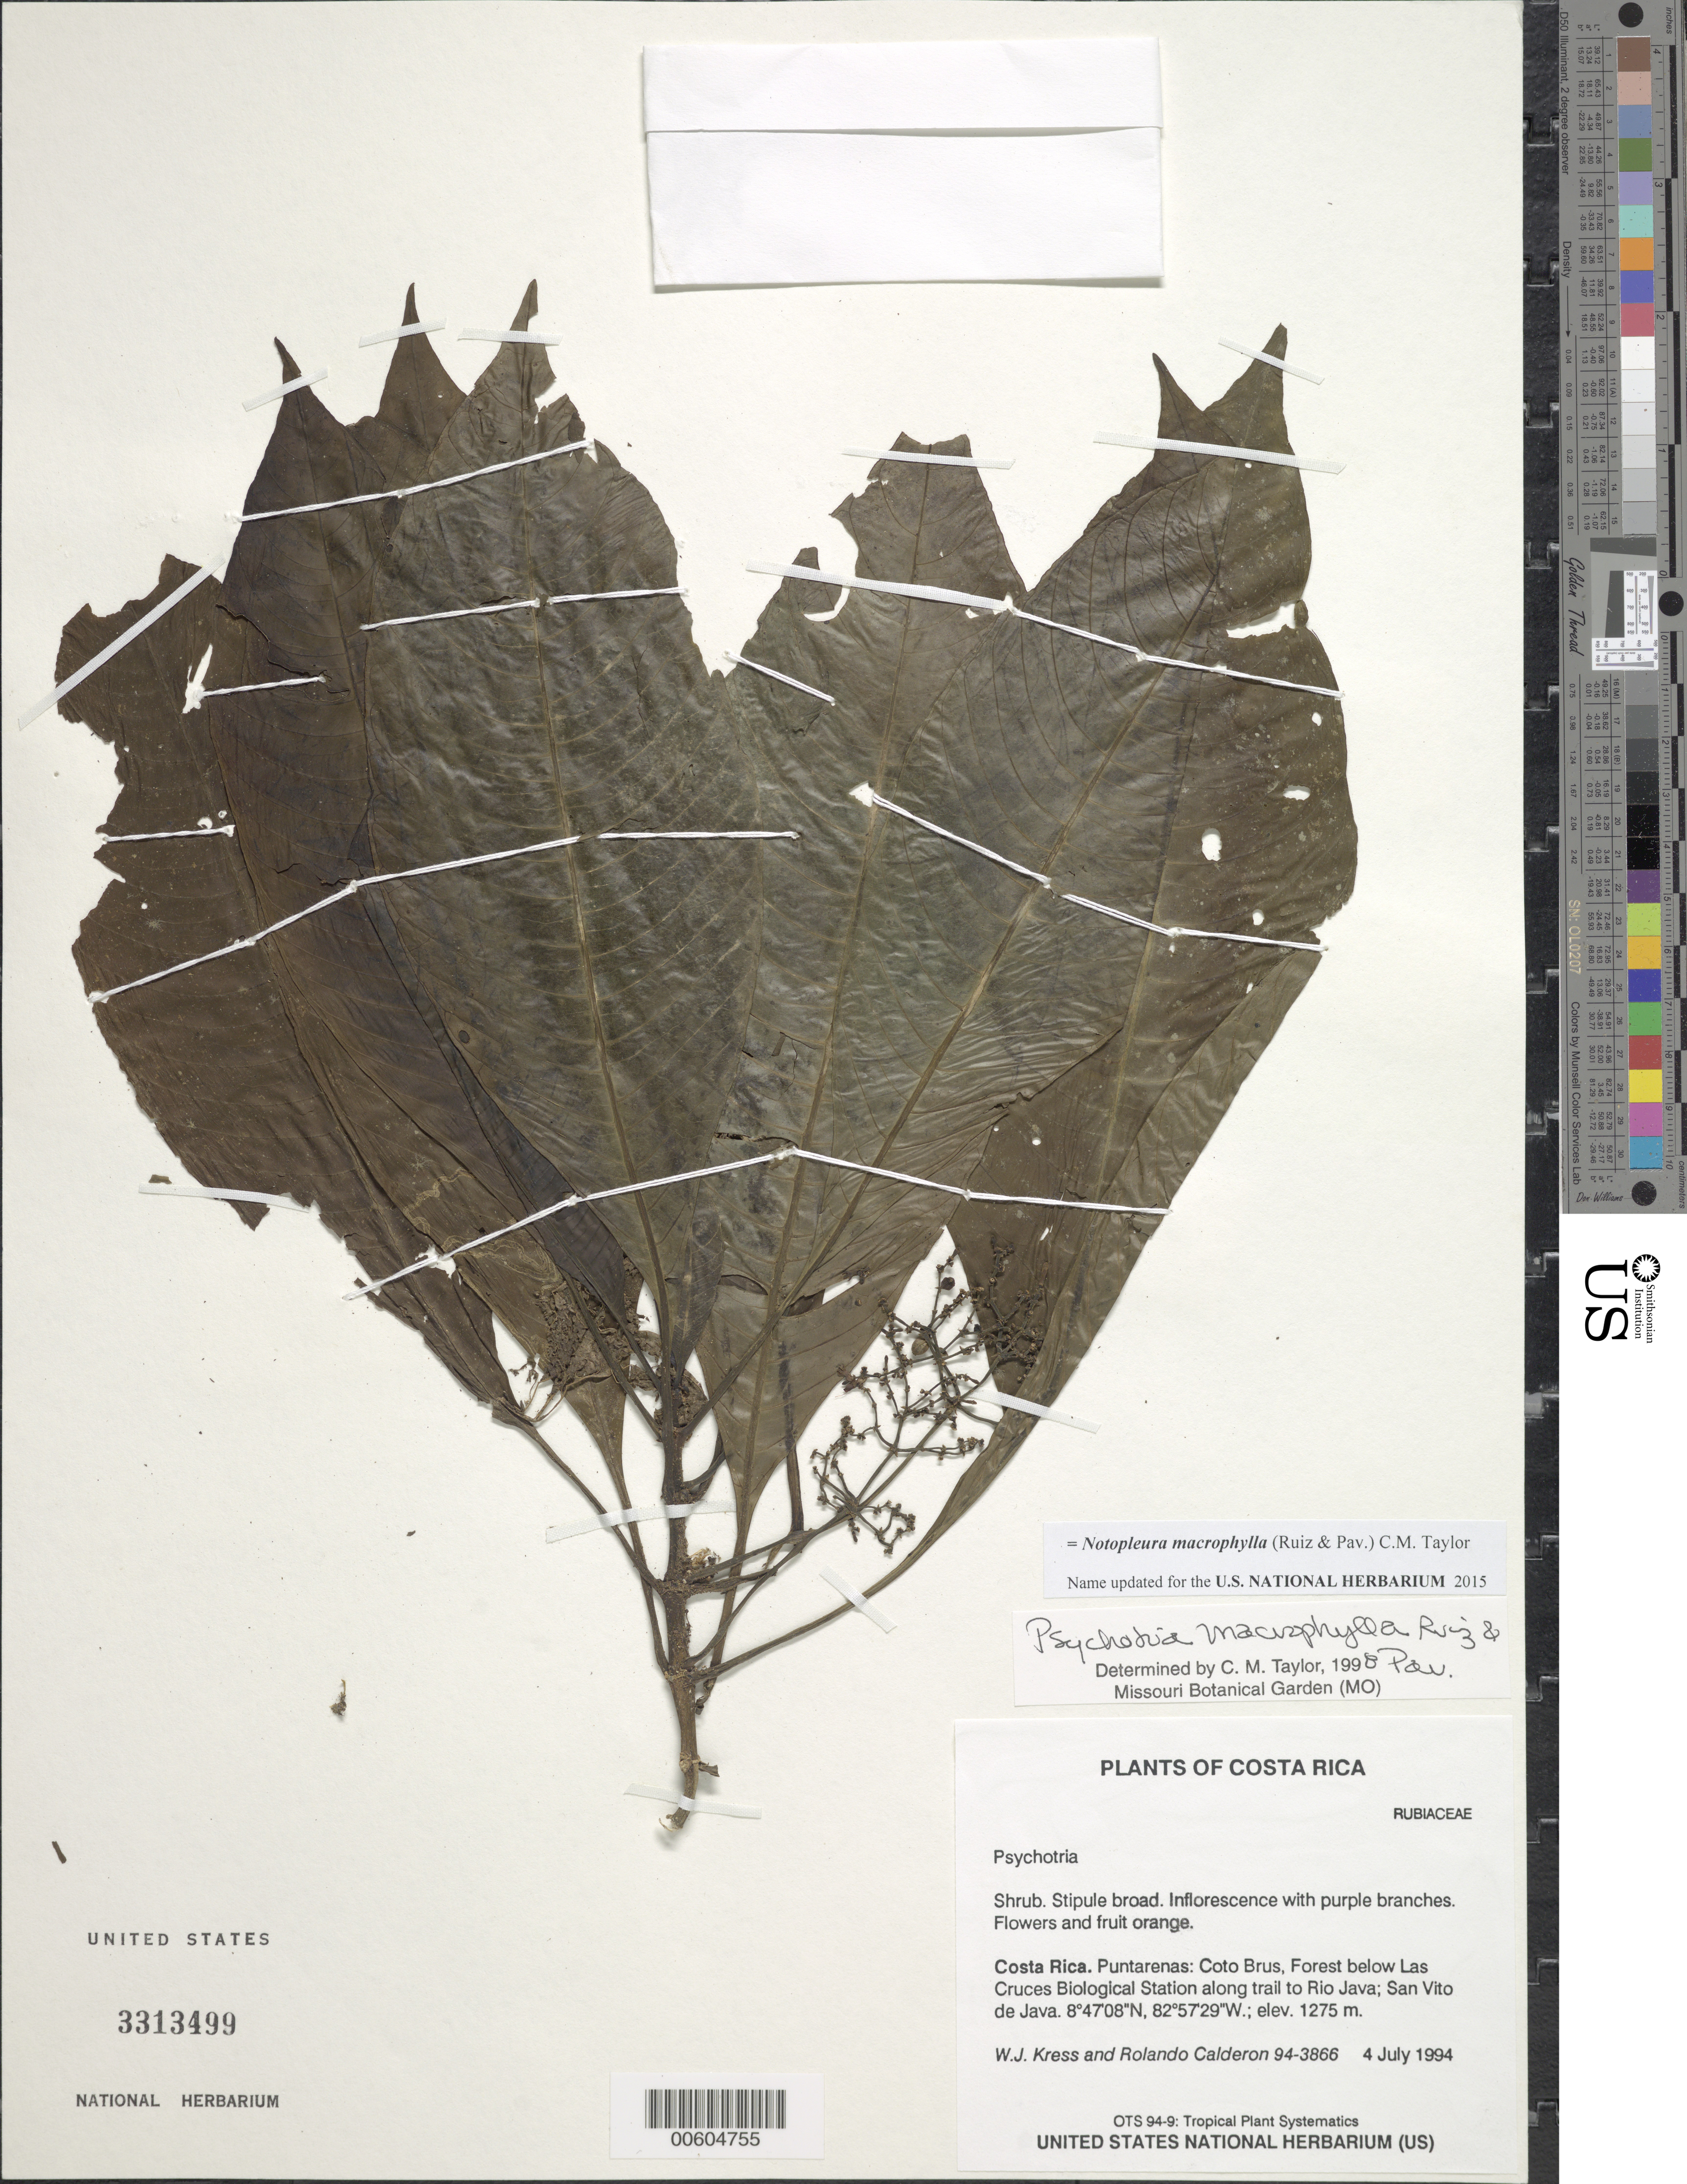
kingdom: Plantae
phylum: Tracheophyta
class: Magnoliopsida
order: Gentianales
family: Rubiaceae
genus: Psychotria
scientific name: Psychotria macrophylla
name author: Ruiz & Pav.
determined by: Taylor, Charlotte M.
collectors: W. J. Kress & R. Calderon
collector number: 94-3866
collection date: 1994-07-04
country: Costa Rica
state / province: Puntarenas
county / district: Coto Brus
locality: Forest below Las Cruces Biological Station along trail to Rio Java; San vito de Java.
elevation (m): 1275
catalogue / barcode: US 3313499